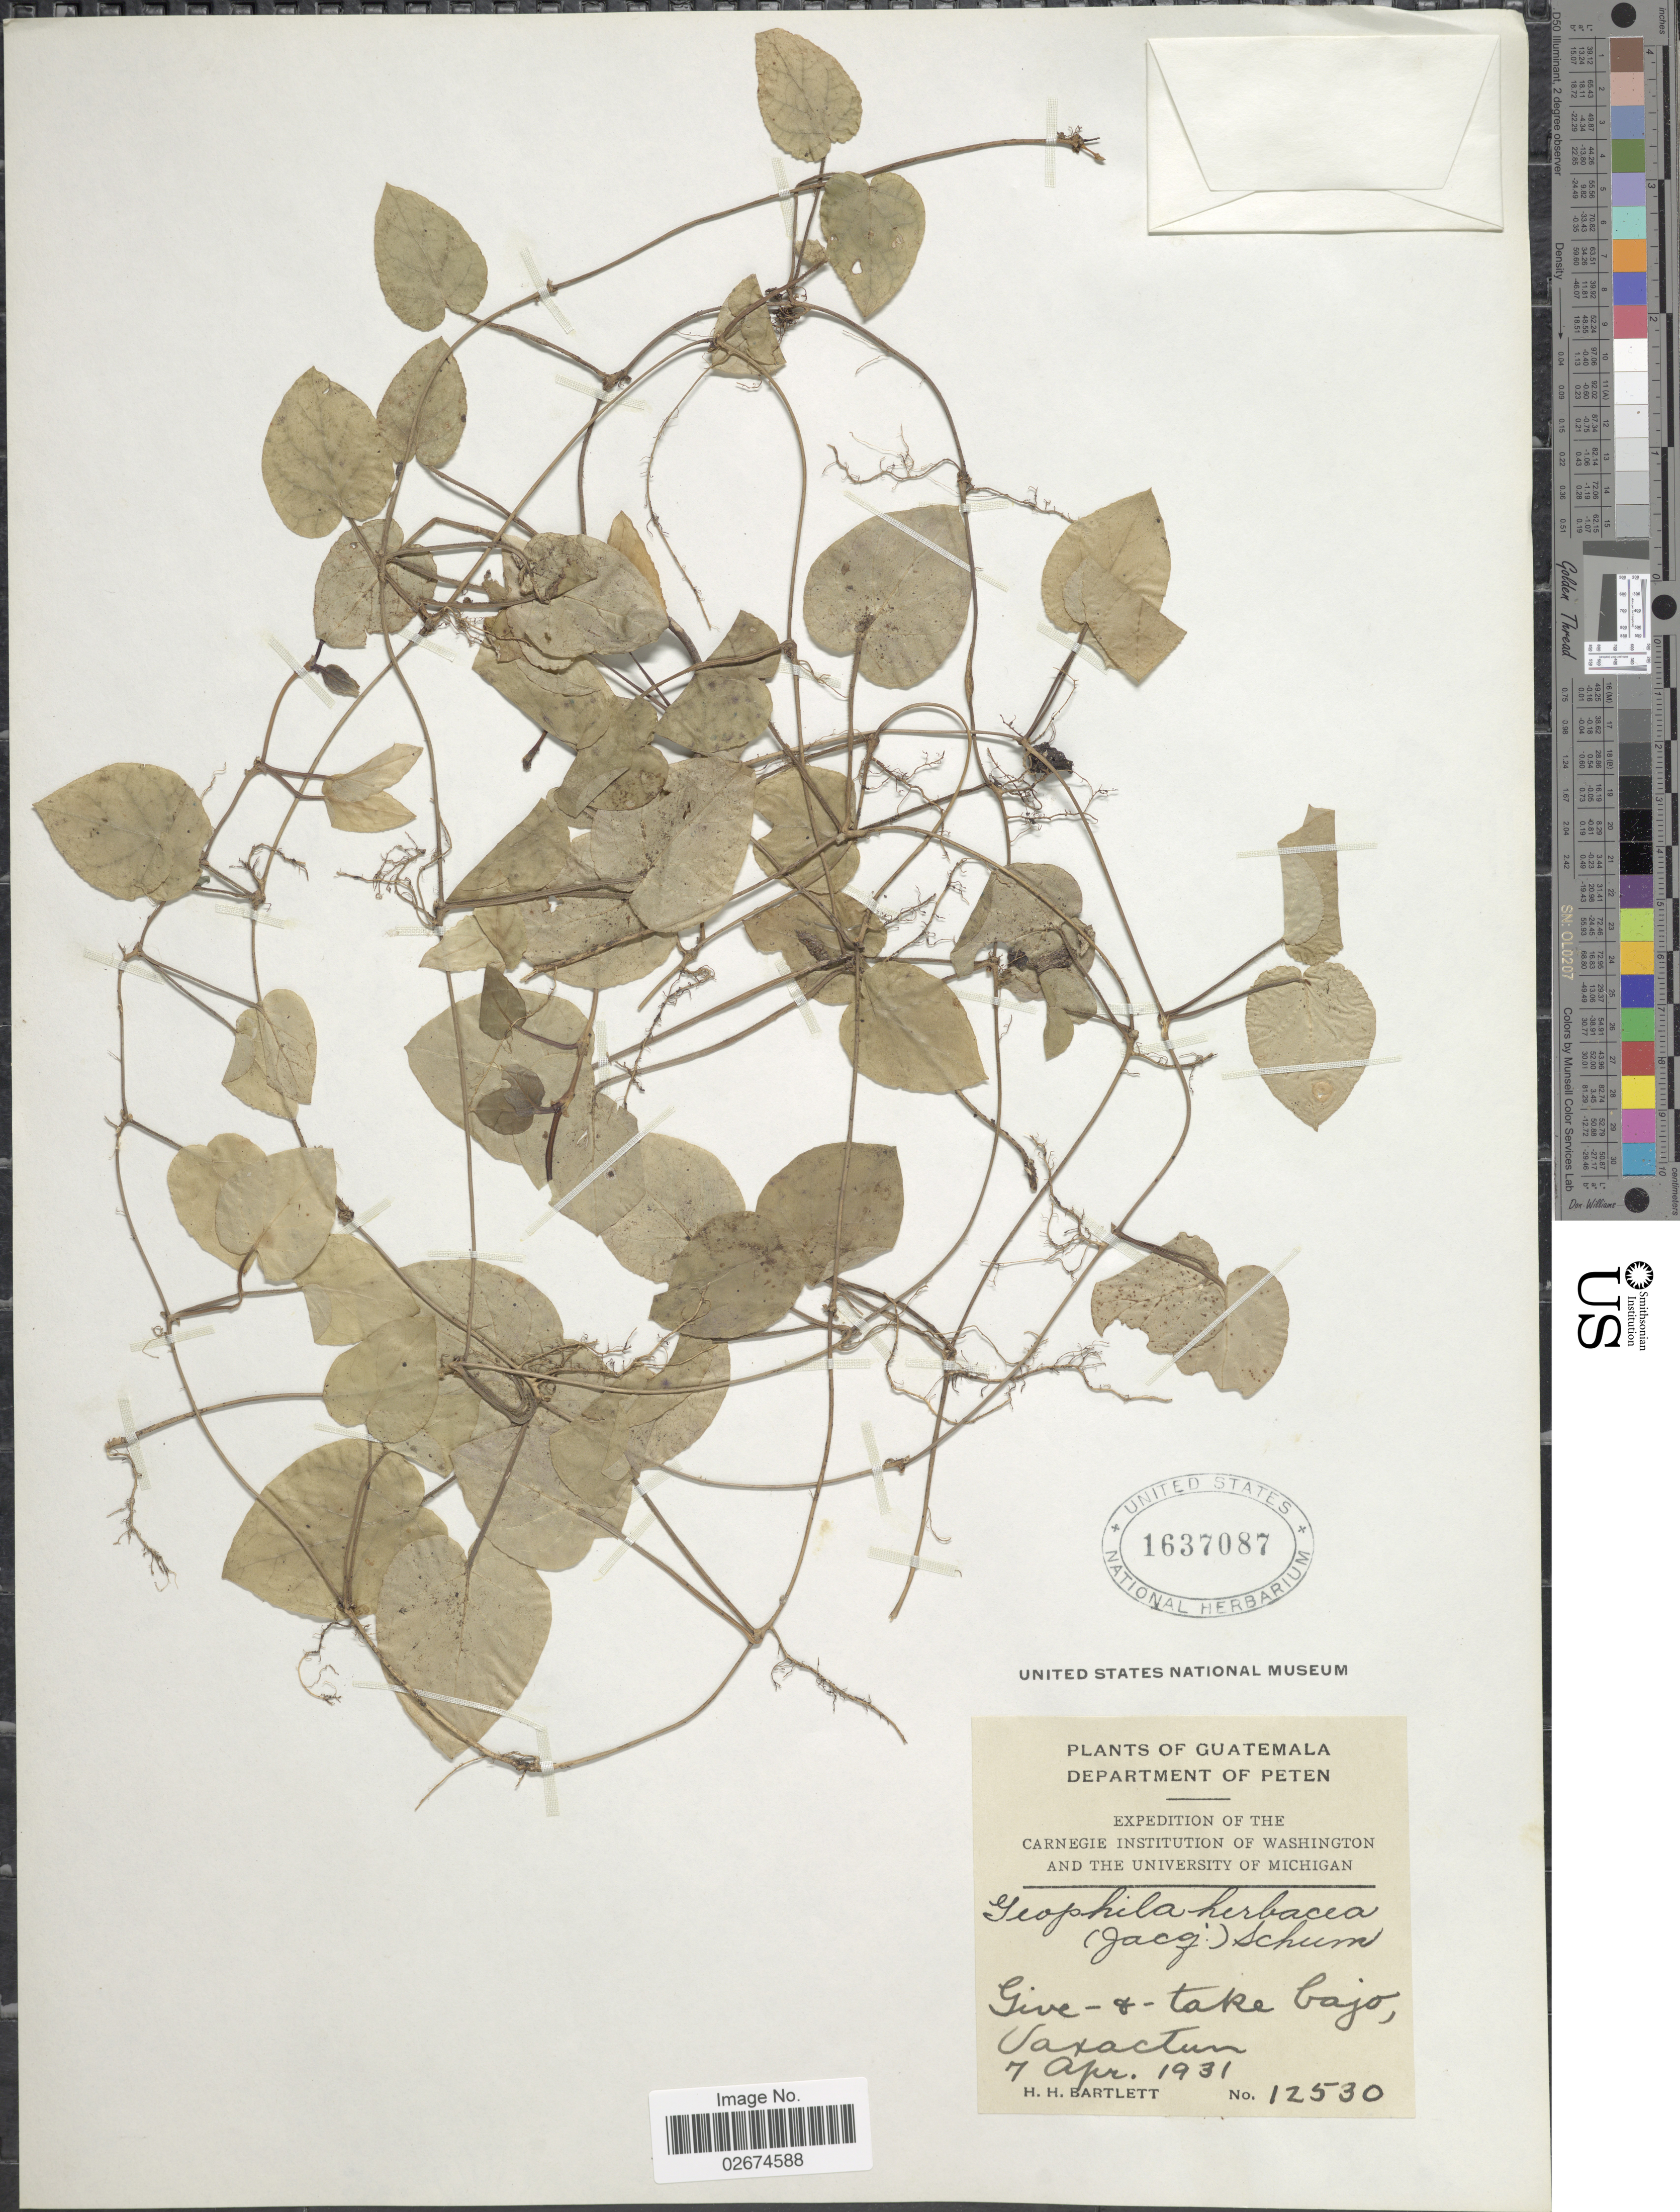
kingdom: Plantae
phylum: Tracheophyta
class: Magnoliopsida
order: Gentianales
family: Rubiaceae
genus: Geophila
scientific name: Geophila herbacea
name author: (Jacq.) K. Schum.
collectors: H. H. Bartlett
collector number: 12530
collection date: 1931-04-07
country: Guatemala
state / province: El Petén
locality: Department of Peten. Give- + - take bajo, Jaxactun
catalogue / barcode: US 1637087